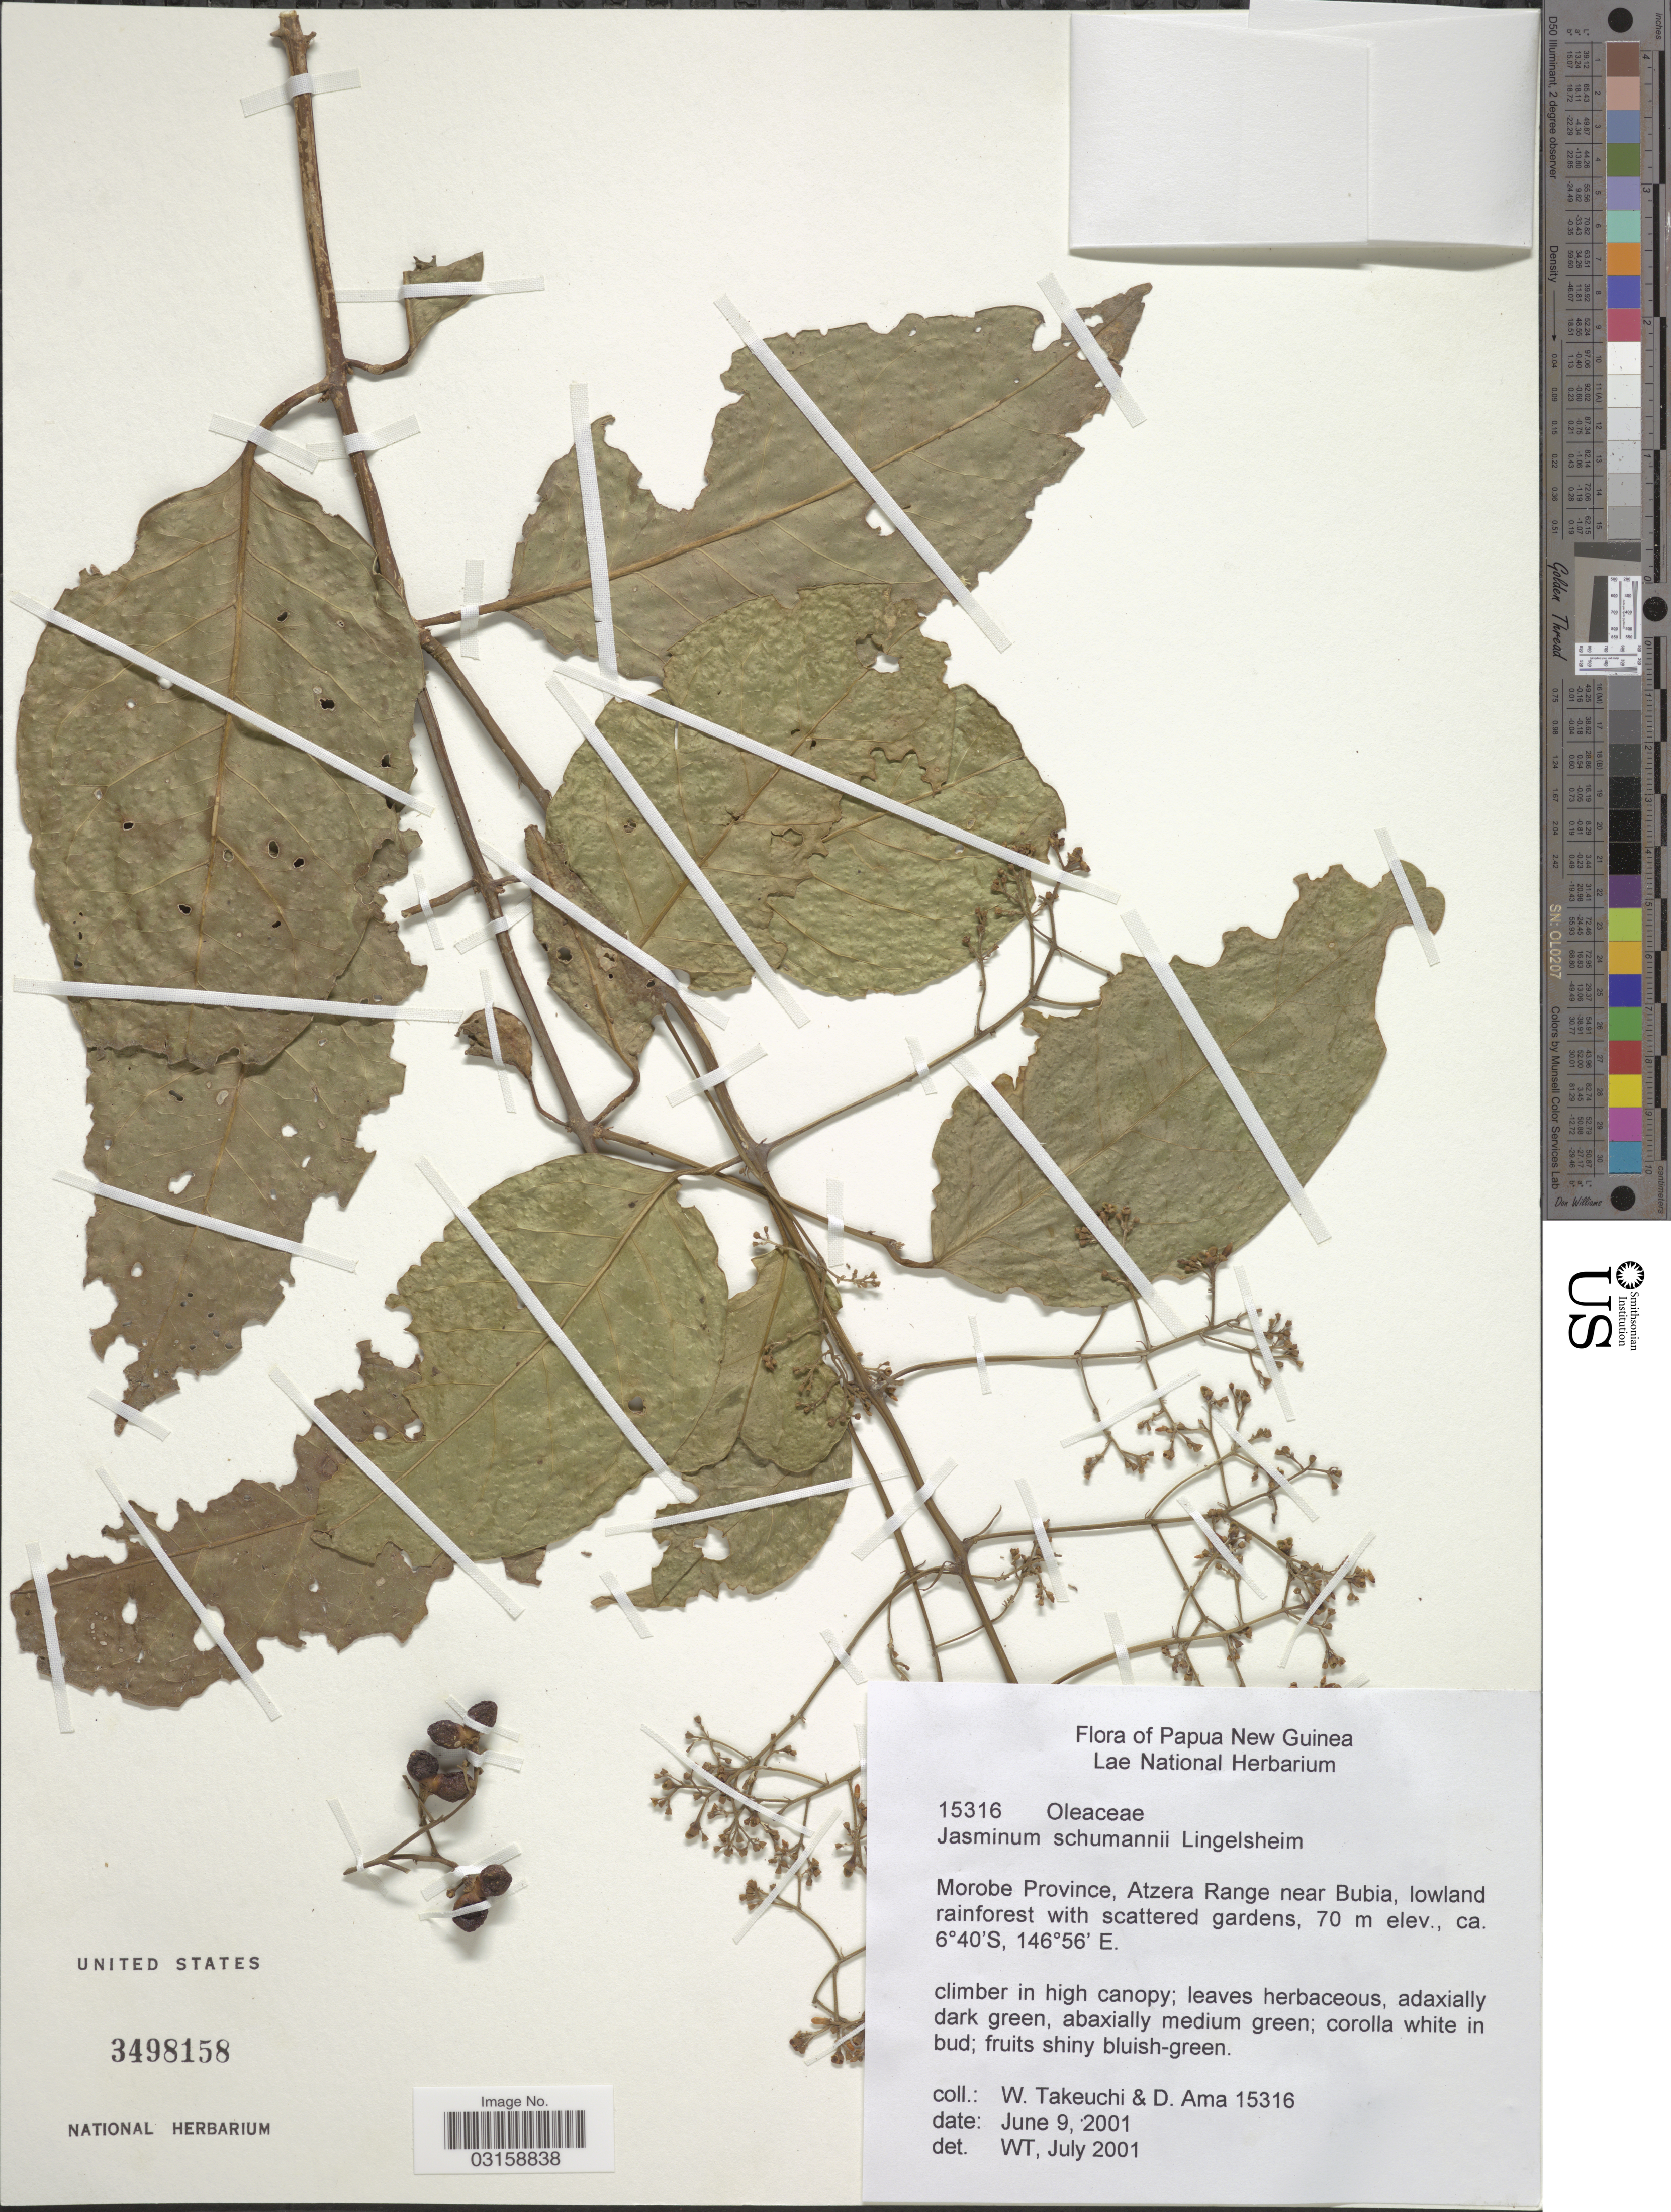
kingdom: Plantae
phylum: Tracheophyta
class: Magnoliopsida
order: Lamiales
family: Oleaceae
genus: Jasminum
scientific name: Jasminum schumannii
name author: Lingelsh.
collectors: W. Takeuchi & D. Ama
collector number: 15316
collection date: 2001-06-09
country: Papua New Guinea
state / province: Morobe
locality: Atzera Range near Bubia.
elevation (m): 70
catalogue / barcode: US 3498158